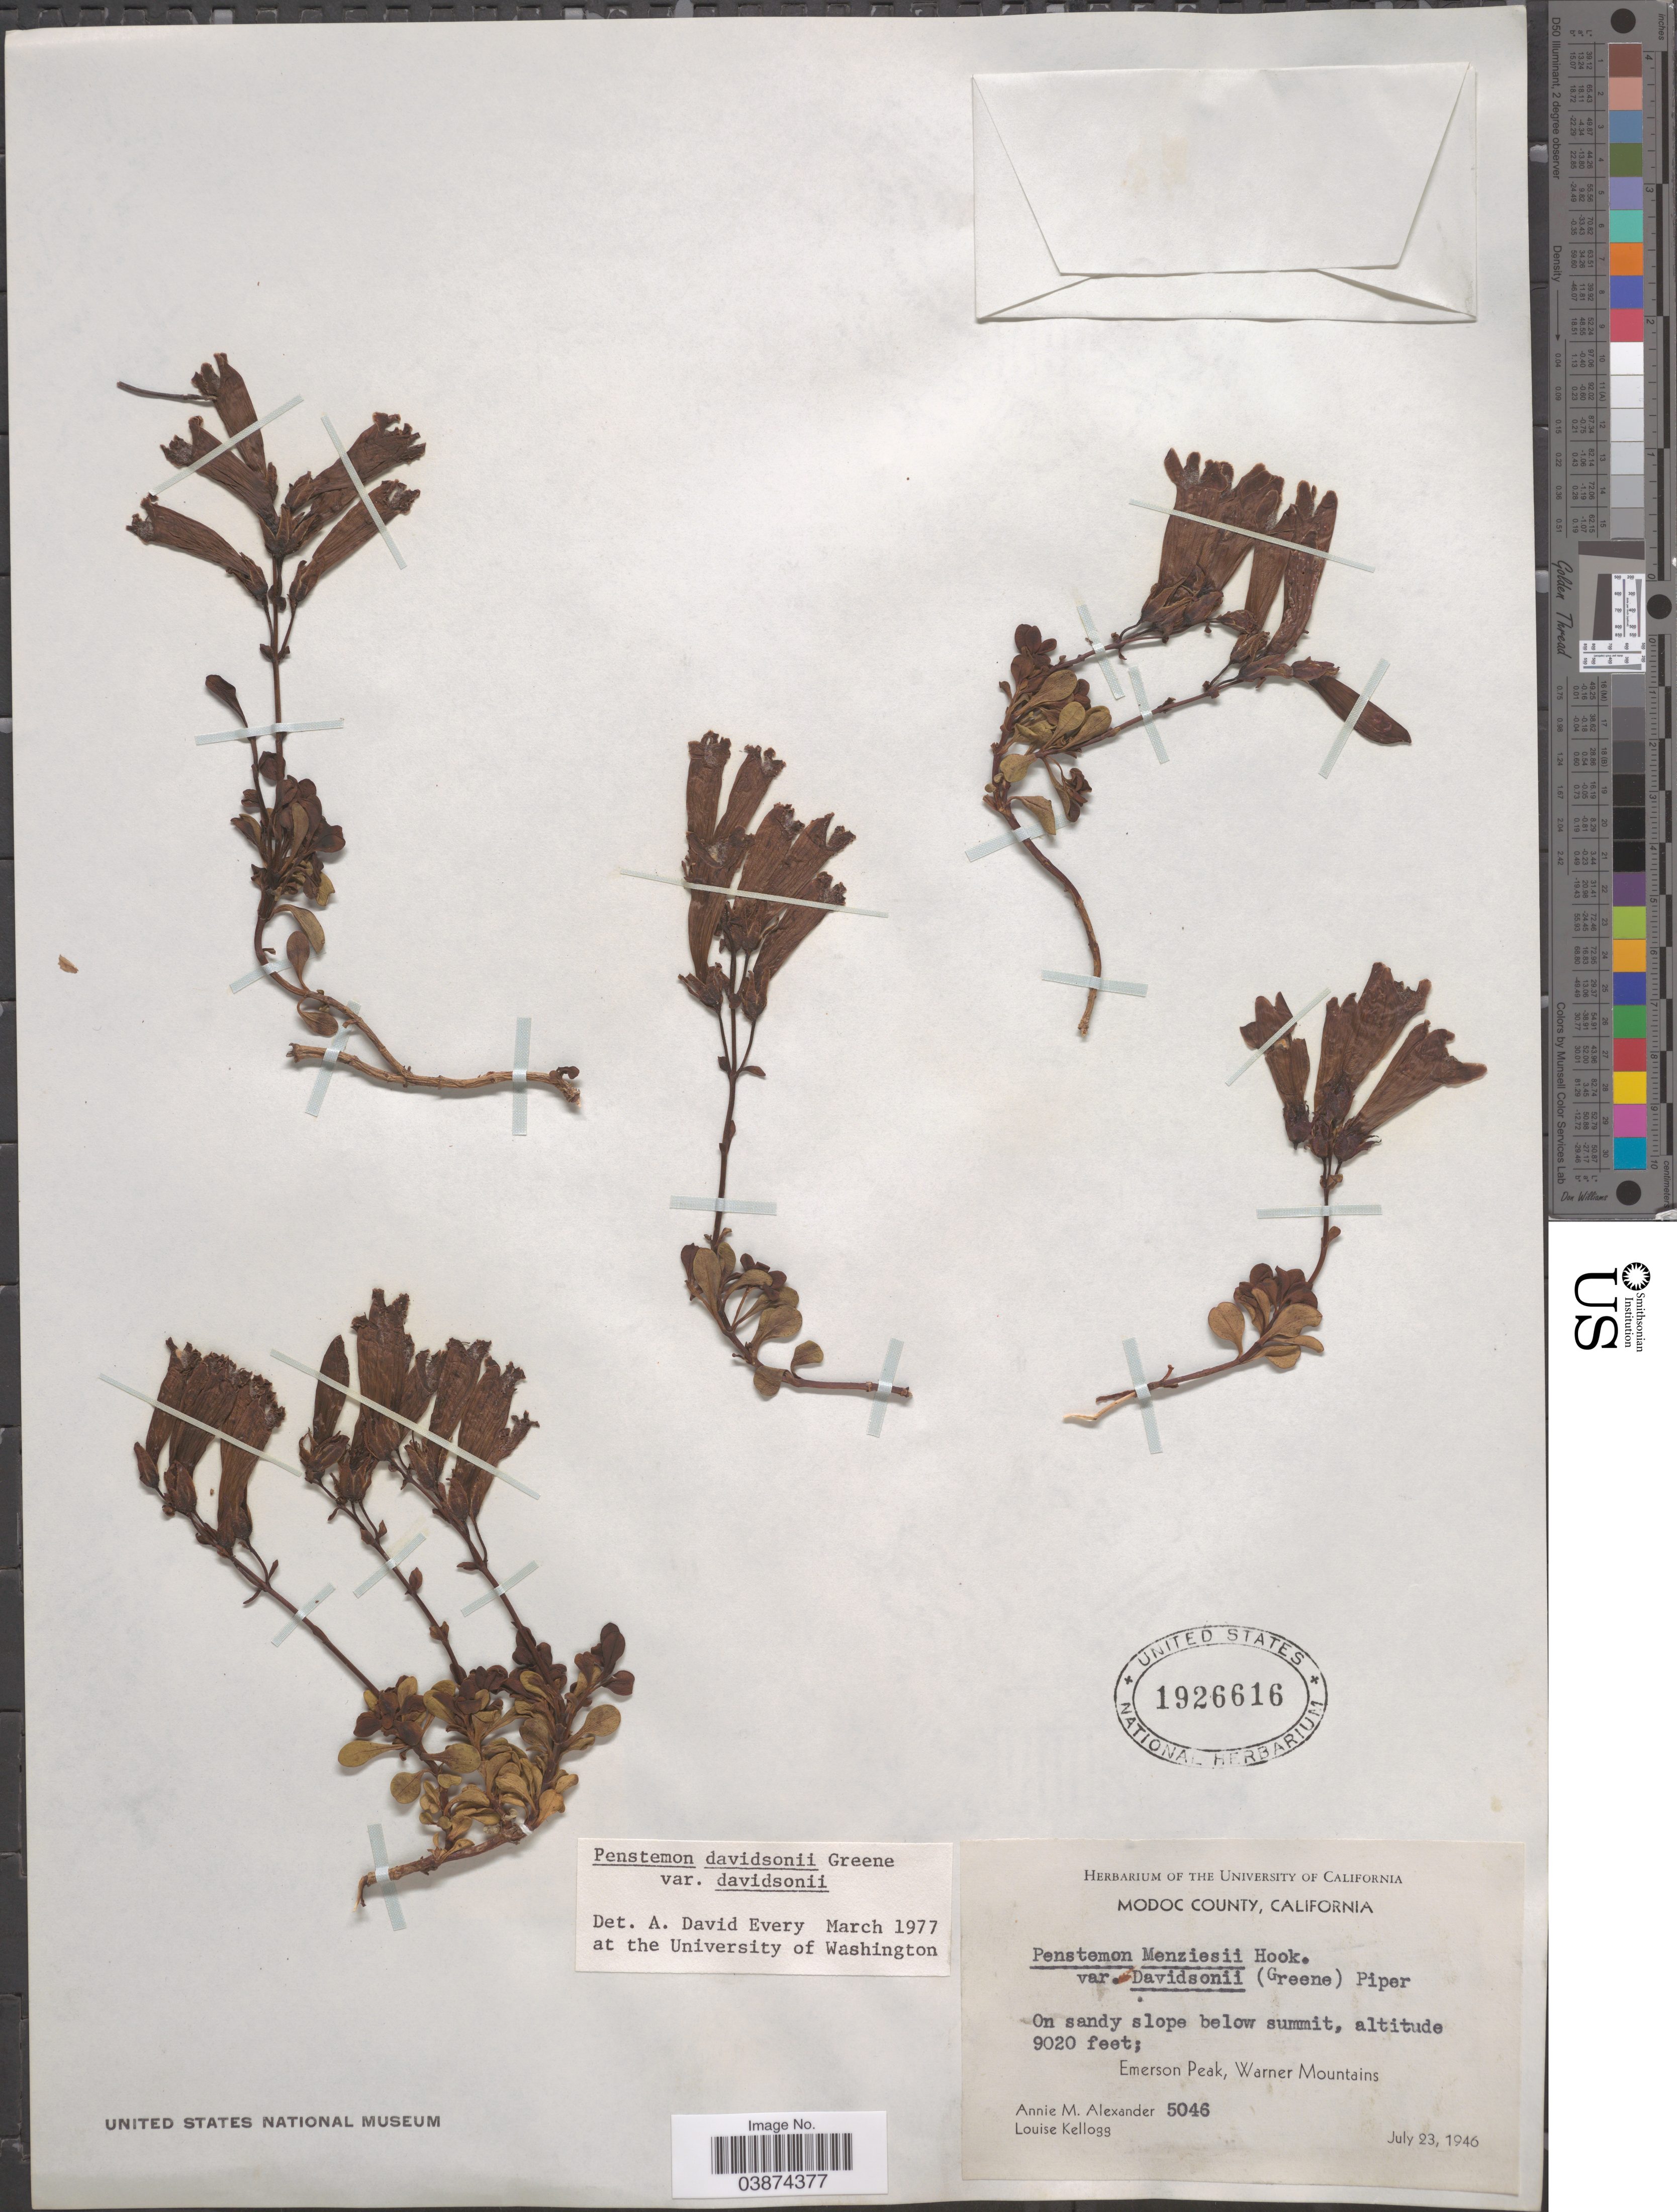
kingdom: Plantae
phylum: Tracheophyta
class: Magnoliopsida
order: Lamiales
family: Plantaginaceae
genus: Penstemon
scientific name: Penstemon davidsonii var. davidsonii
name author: Greene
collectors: A. M. Alexander & L. Kellogg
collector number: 5046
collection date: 1946-07-23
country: United States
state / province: California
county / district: Modoc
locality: Modoc County. Emerson Peak, Warner Mountains.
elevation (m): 2749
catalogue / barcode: US 1926616